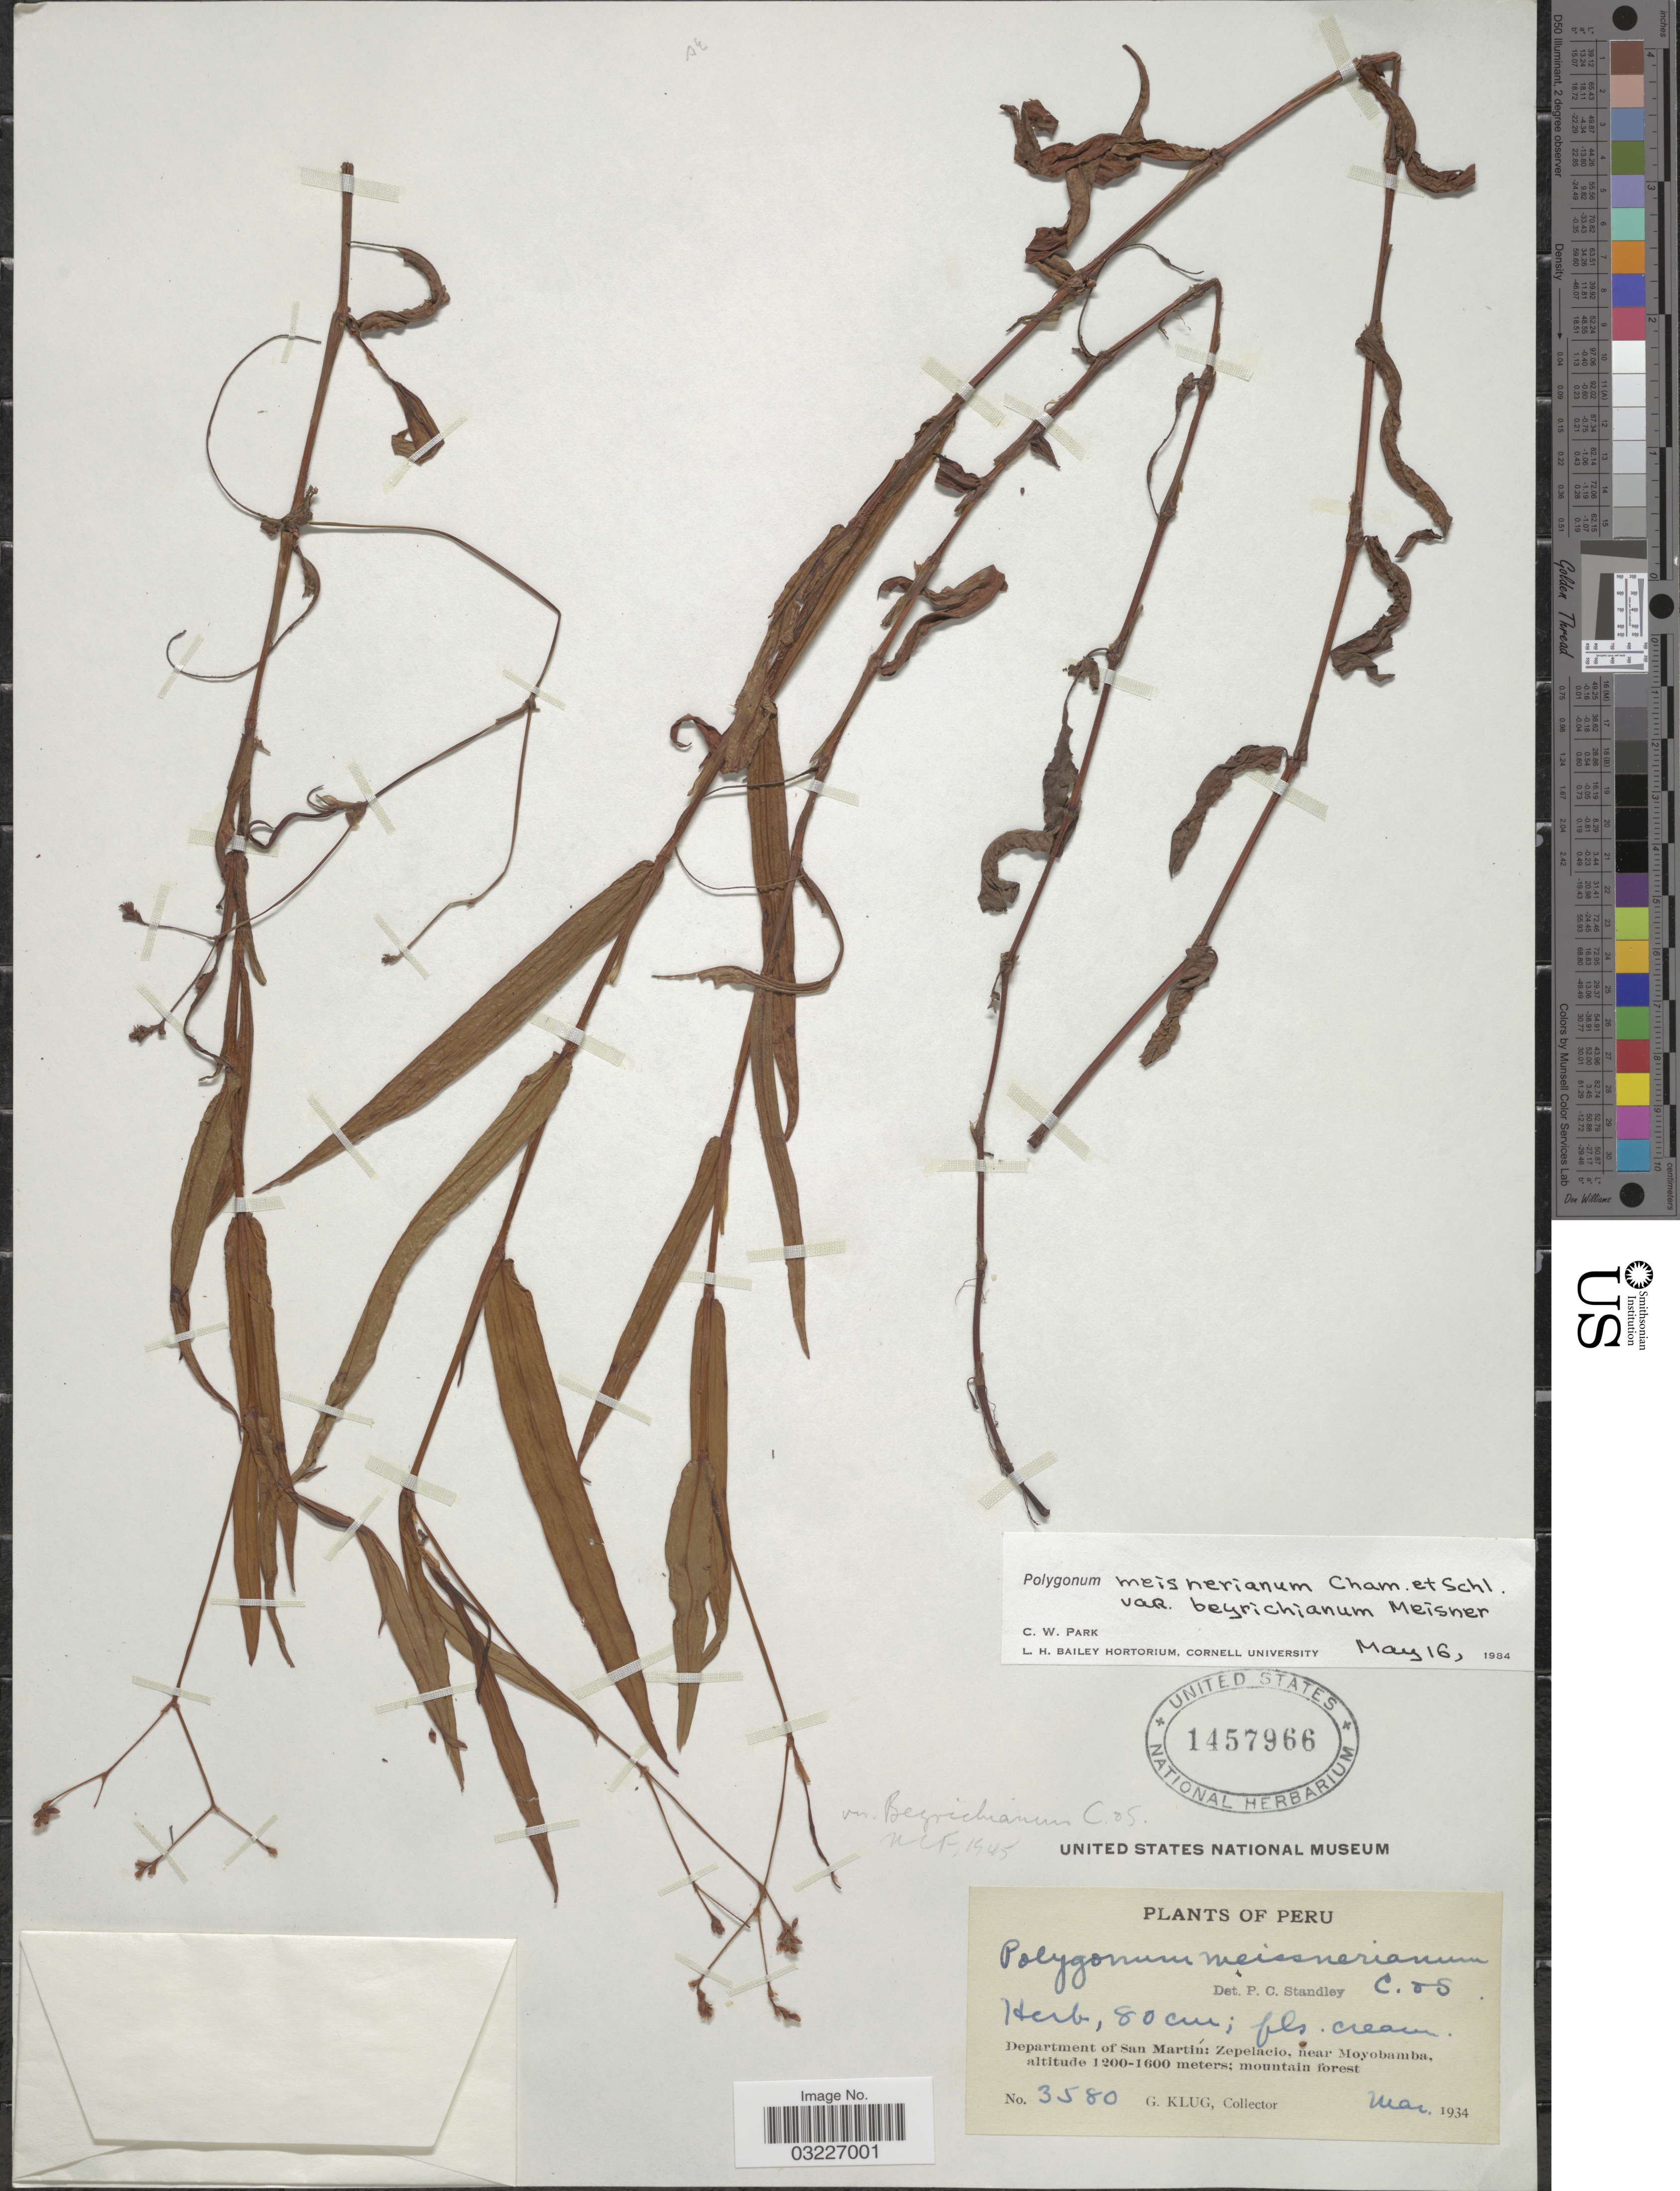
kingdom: Plantae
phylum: Tracheophyta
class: Magnoliopsida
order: Caryophyllales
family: Polygonaceae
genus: Polygonum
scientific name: Polygonum meisnerianum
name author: Cham. & Schltdl.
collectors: G. Klug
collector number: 3580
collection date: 1934-03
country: Peru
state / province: San Martín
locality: Department of San Martín: Zepelacio, near Moyobamba.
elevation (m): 1200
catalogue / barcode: US 1457966